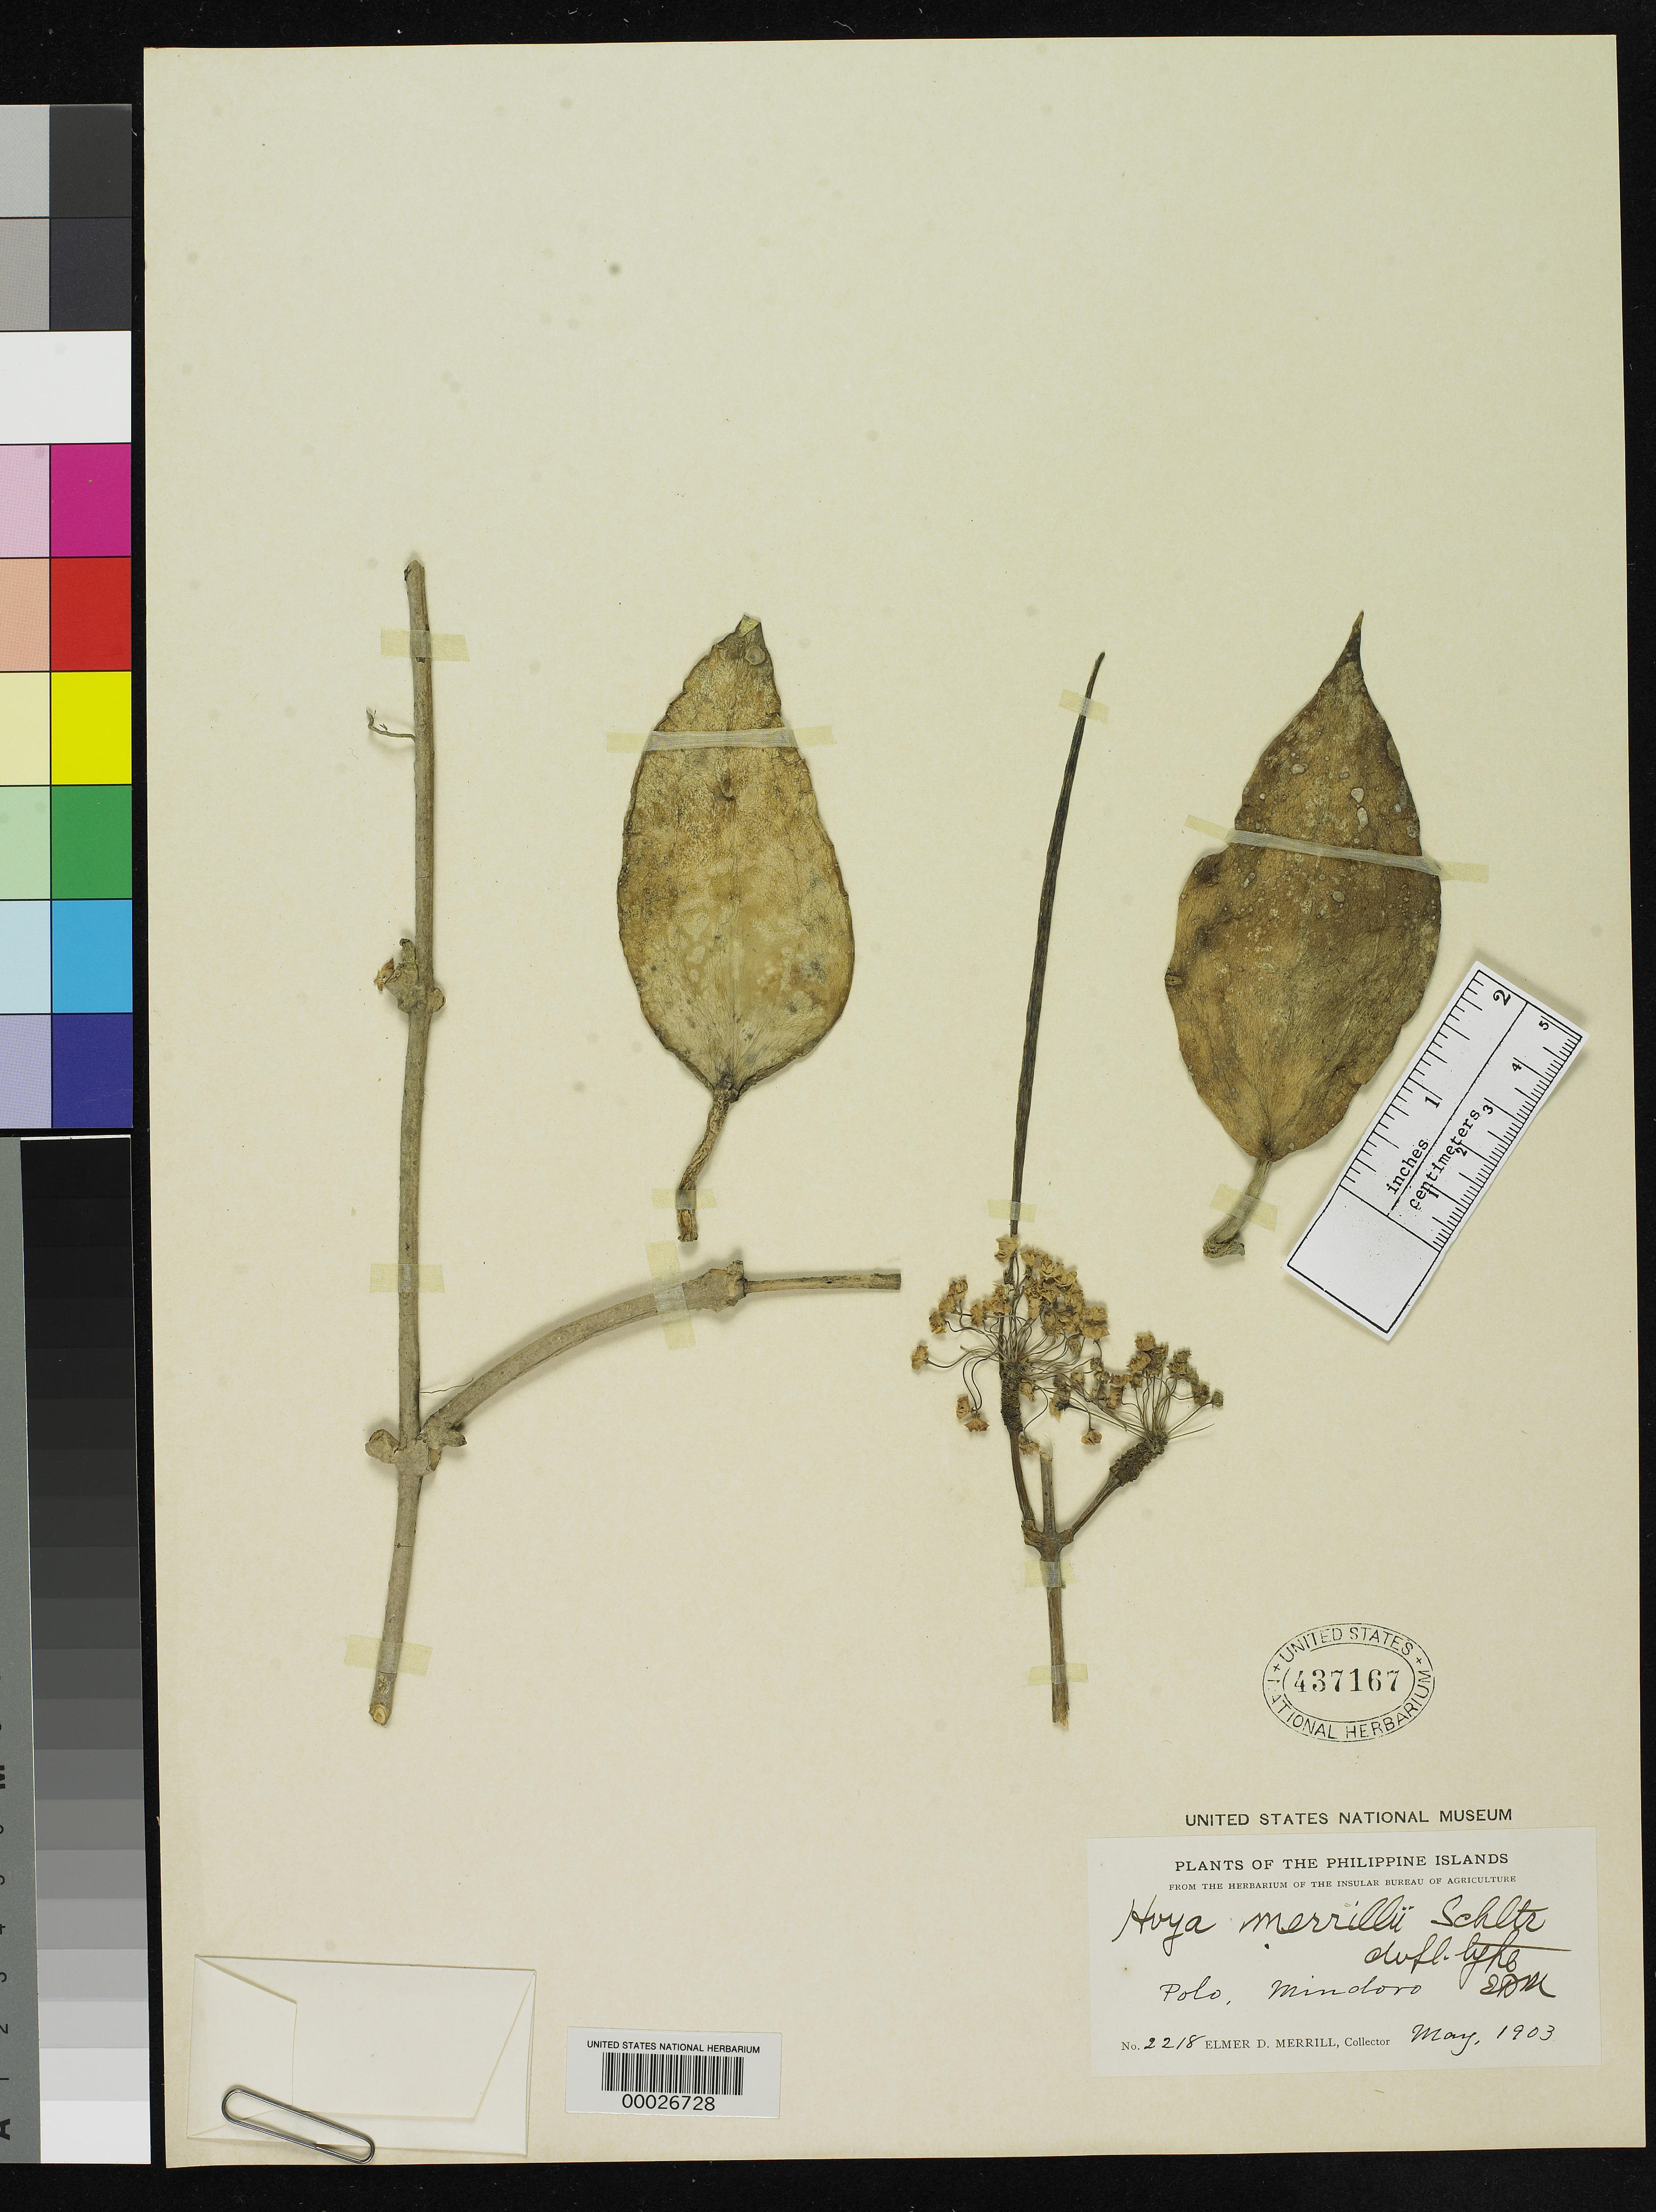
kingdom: Plantae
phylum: Tracheophyta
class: Magnoliopsida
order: Gentianales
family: Apocynaceae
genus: Hoya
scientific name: Hoya merrillii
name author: Schltr. in Perkins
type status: Isotype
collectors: E. D. Merrill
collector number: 2218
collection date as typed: May 1903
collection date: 1903-05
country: Philippines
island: Mindoro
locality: Polo.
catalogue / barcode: US 437167